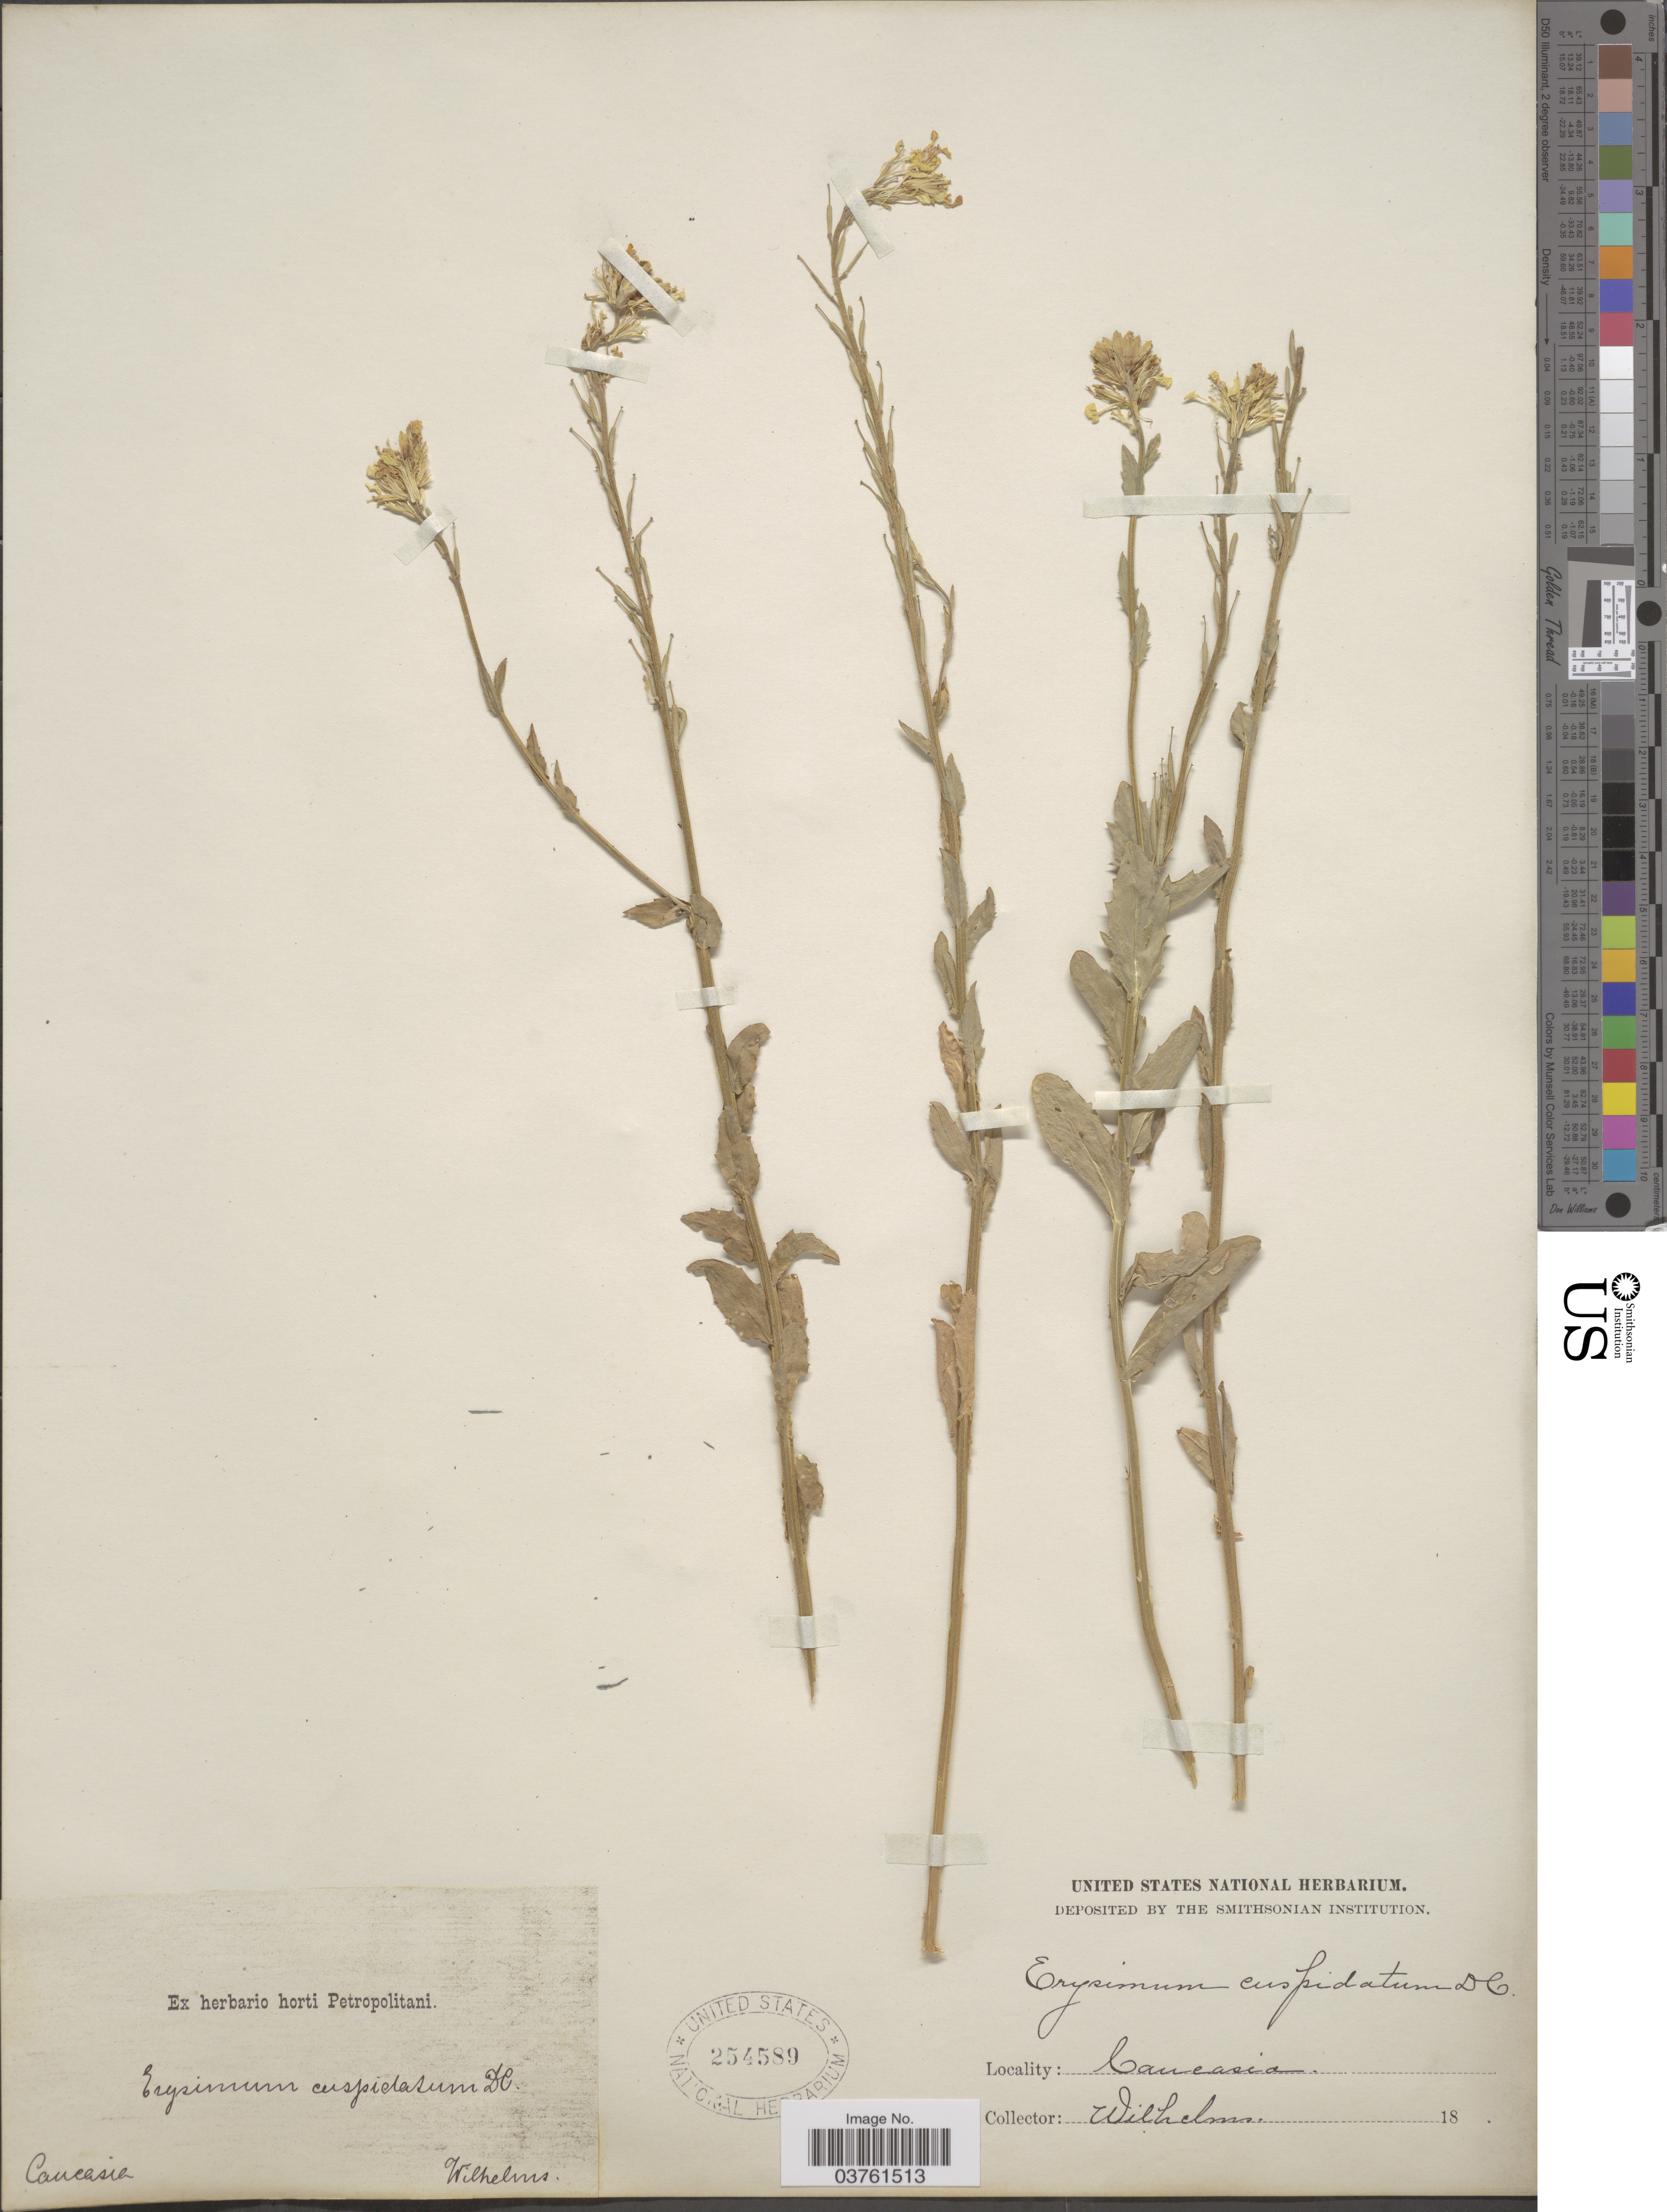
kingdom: Plantae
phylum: Tracheophyta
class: Magnoliopsida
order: Brassicales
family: Brassicaceae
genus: Erysimum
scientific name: Erysimum cuspidatum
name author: (M. Bieb.) DC.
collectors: C. Wilhelms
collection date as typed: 18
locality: Caucasia.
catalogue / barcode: US 254589